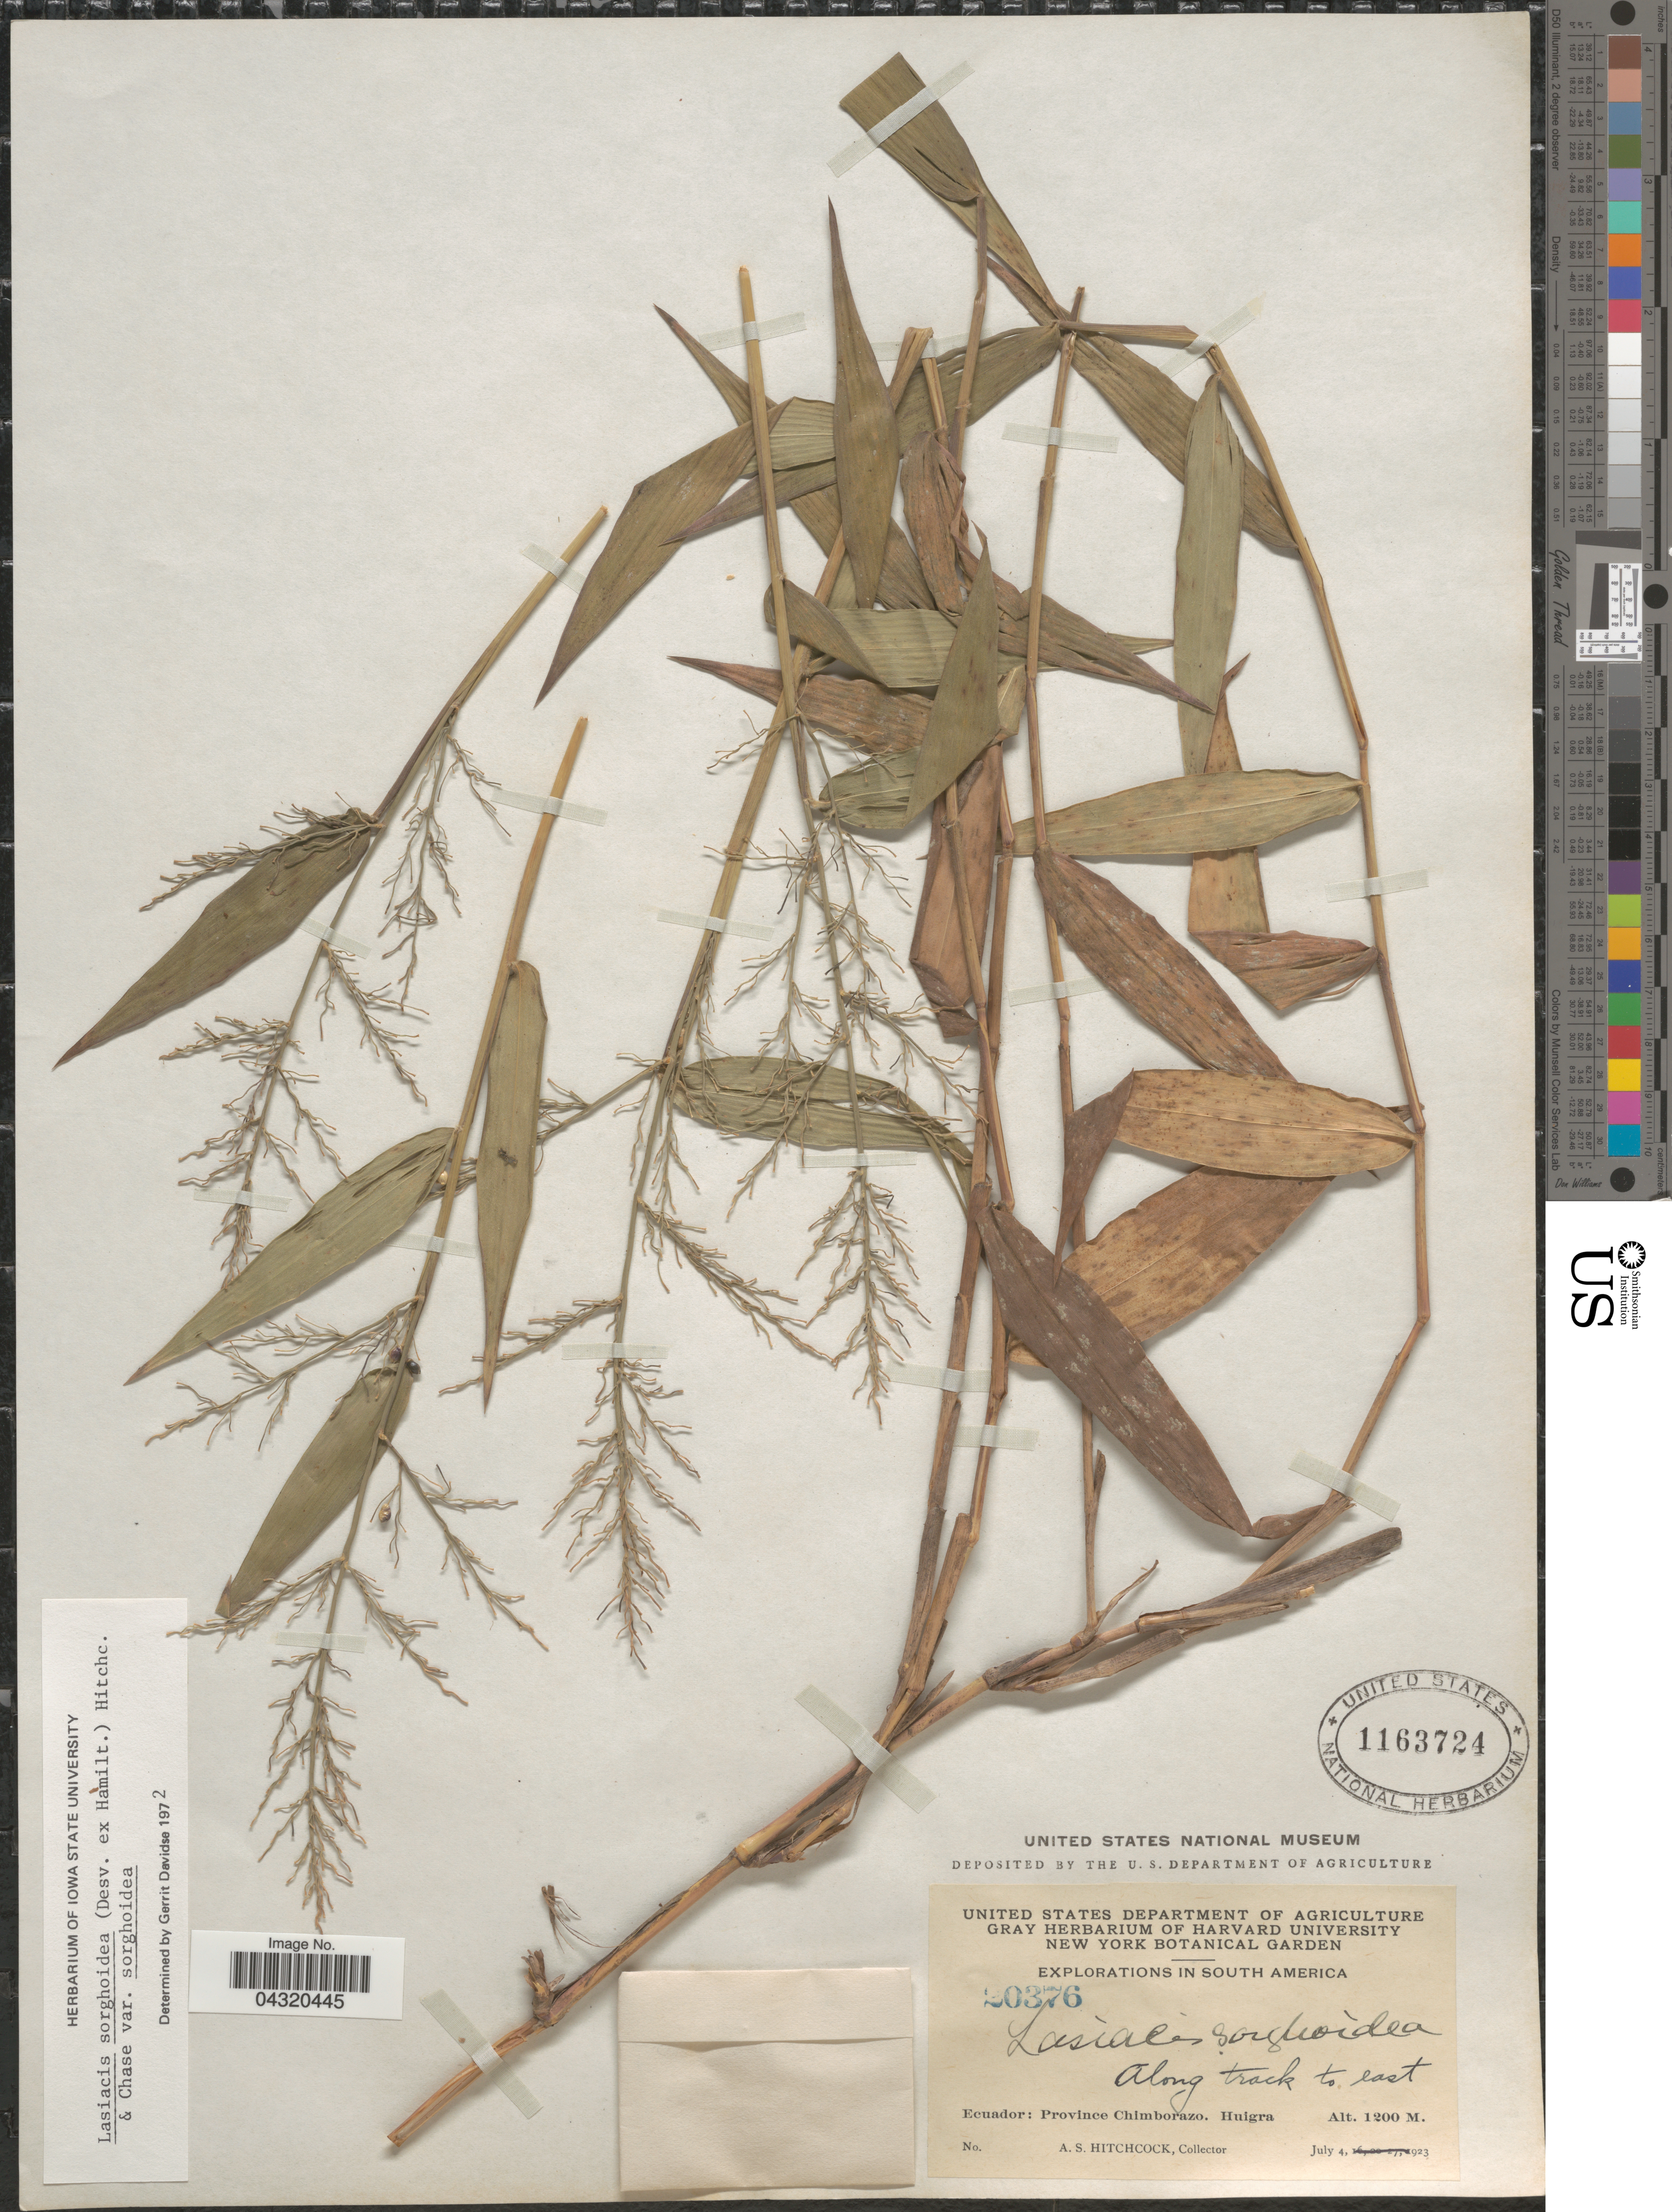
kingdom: Plantae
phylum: Tracheophyta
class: Liliopsida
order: Poales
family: Poaceae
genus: Lasiacis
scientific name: Lasiacis sorghoidea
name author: (Desv. ex Ham.) Hitchc. & Chase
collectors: A. S. Hitchcock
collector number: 20376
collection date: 1923-07-04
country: Ecuador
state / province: Chimborazo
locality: Explorations in South America. Along trackto east. Huigra.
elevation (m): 1200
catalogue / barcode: US 1163724